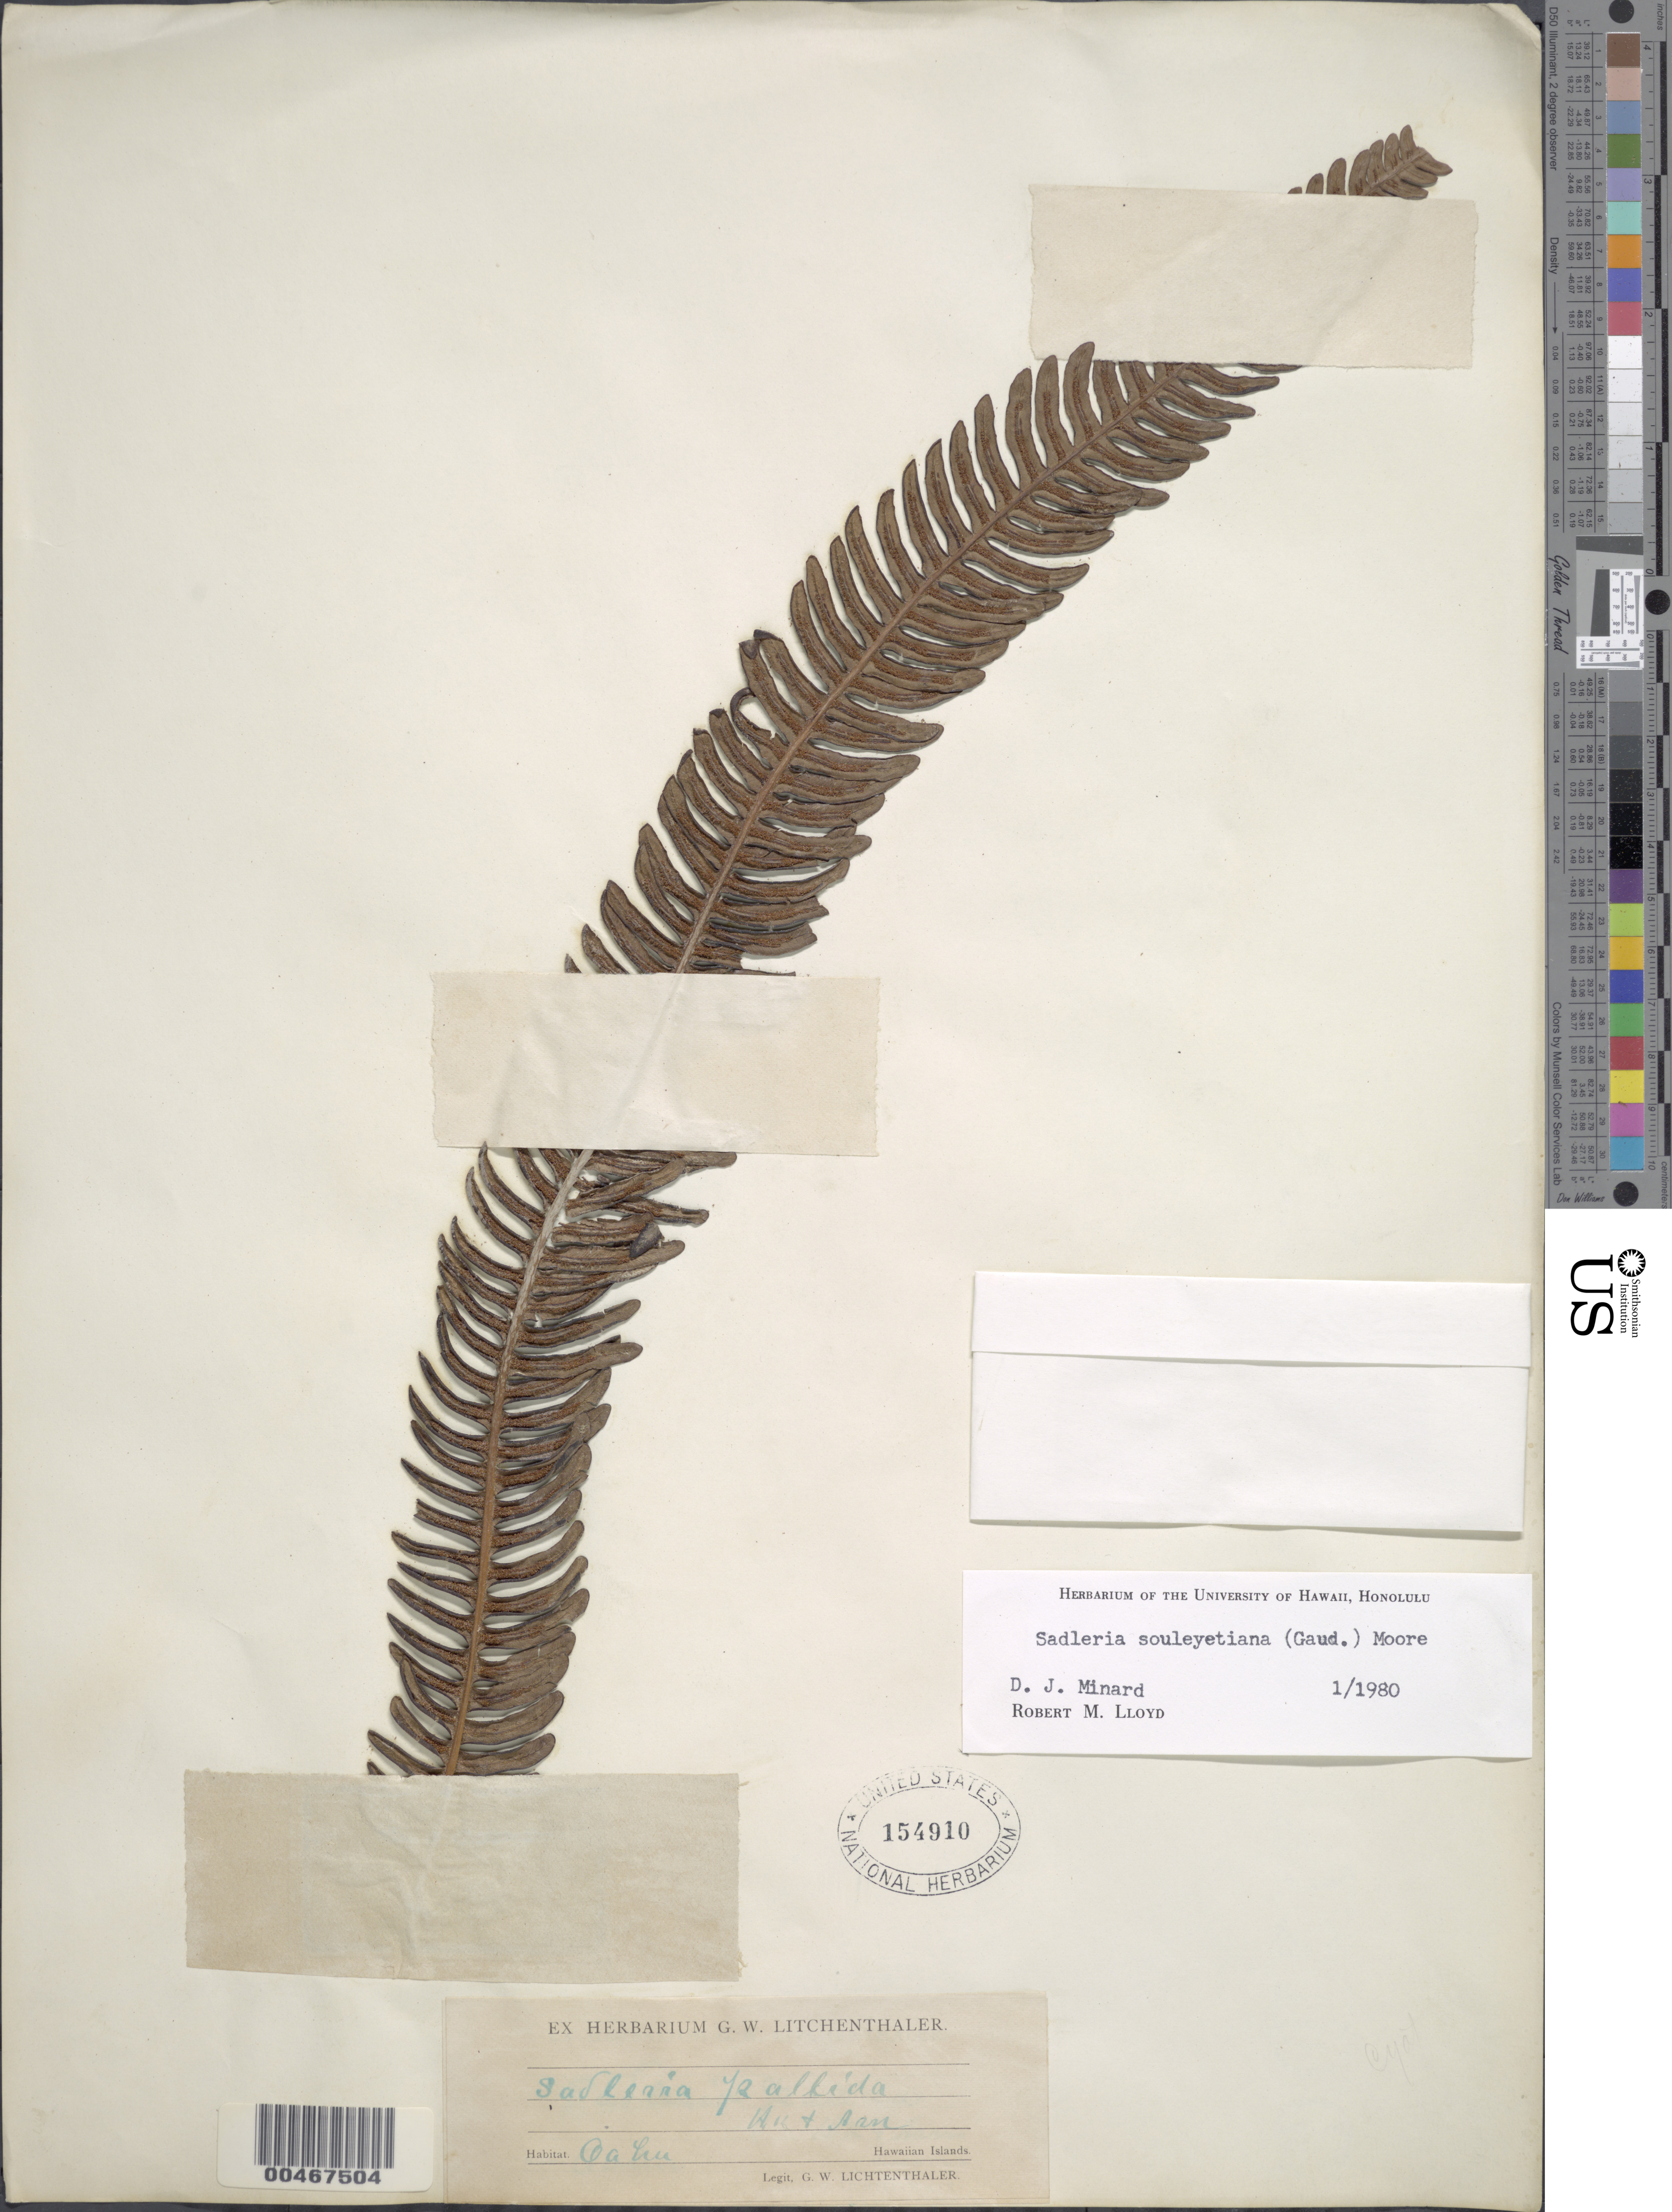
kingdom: Plantae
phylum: Tracheophyta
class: Polypodiopsida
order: Polypodiales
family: Blechnaceae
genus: Sadleria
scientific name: Sadleria souleytiana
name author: (Gaudich.) T. Moore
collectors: G. Lichtenthaler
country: United States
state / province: Hawaii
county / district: Honolulu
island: Oahu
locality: Oahu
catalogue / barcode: US 154910